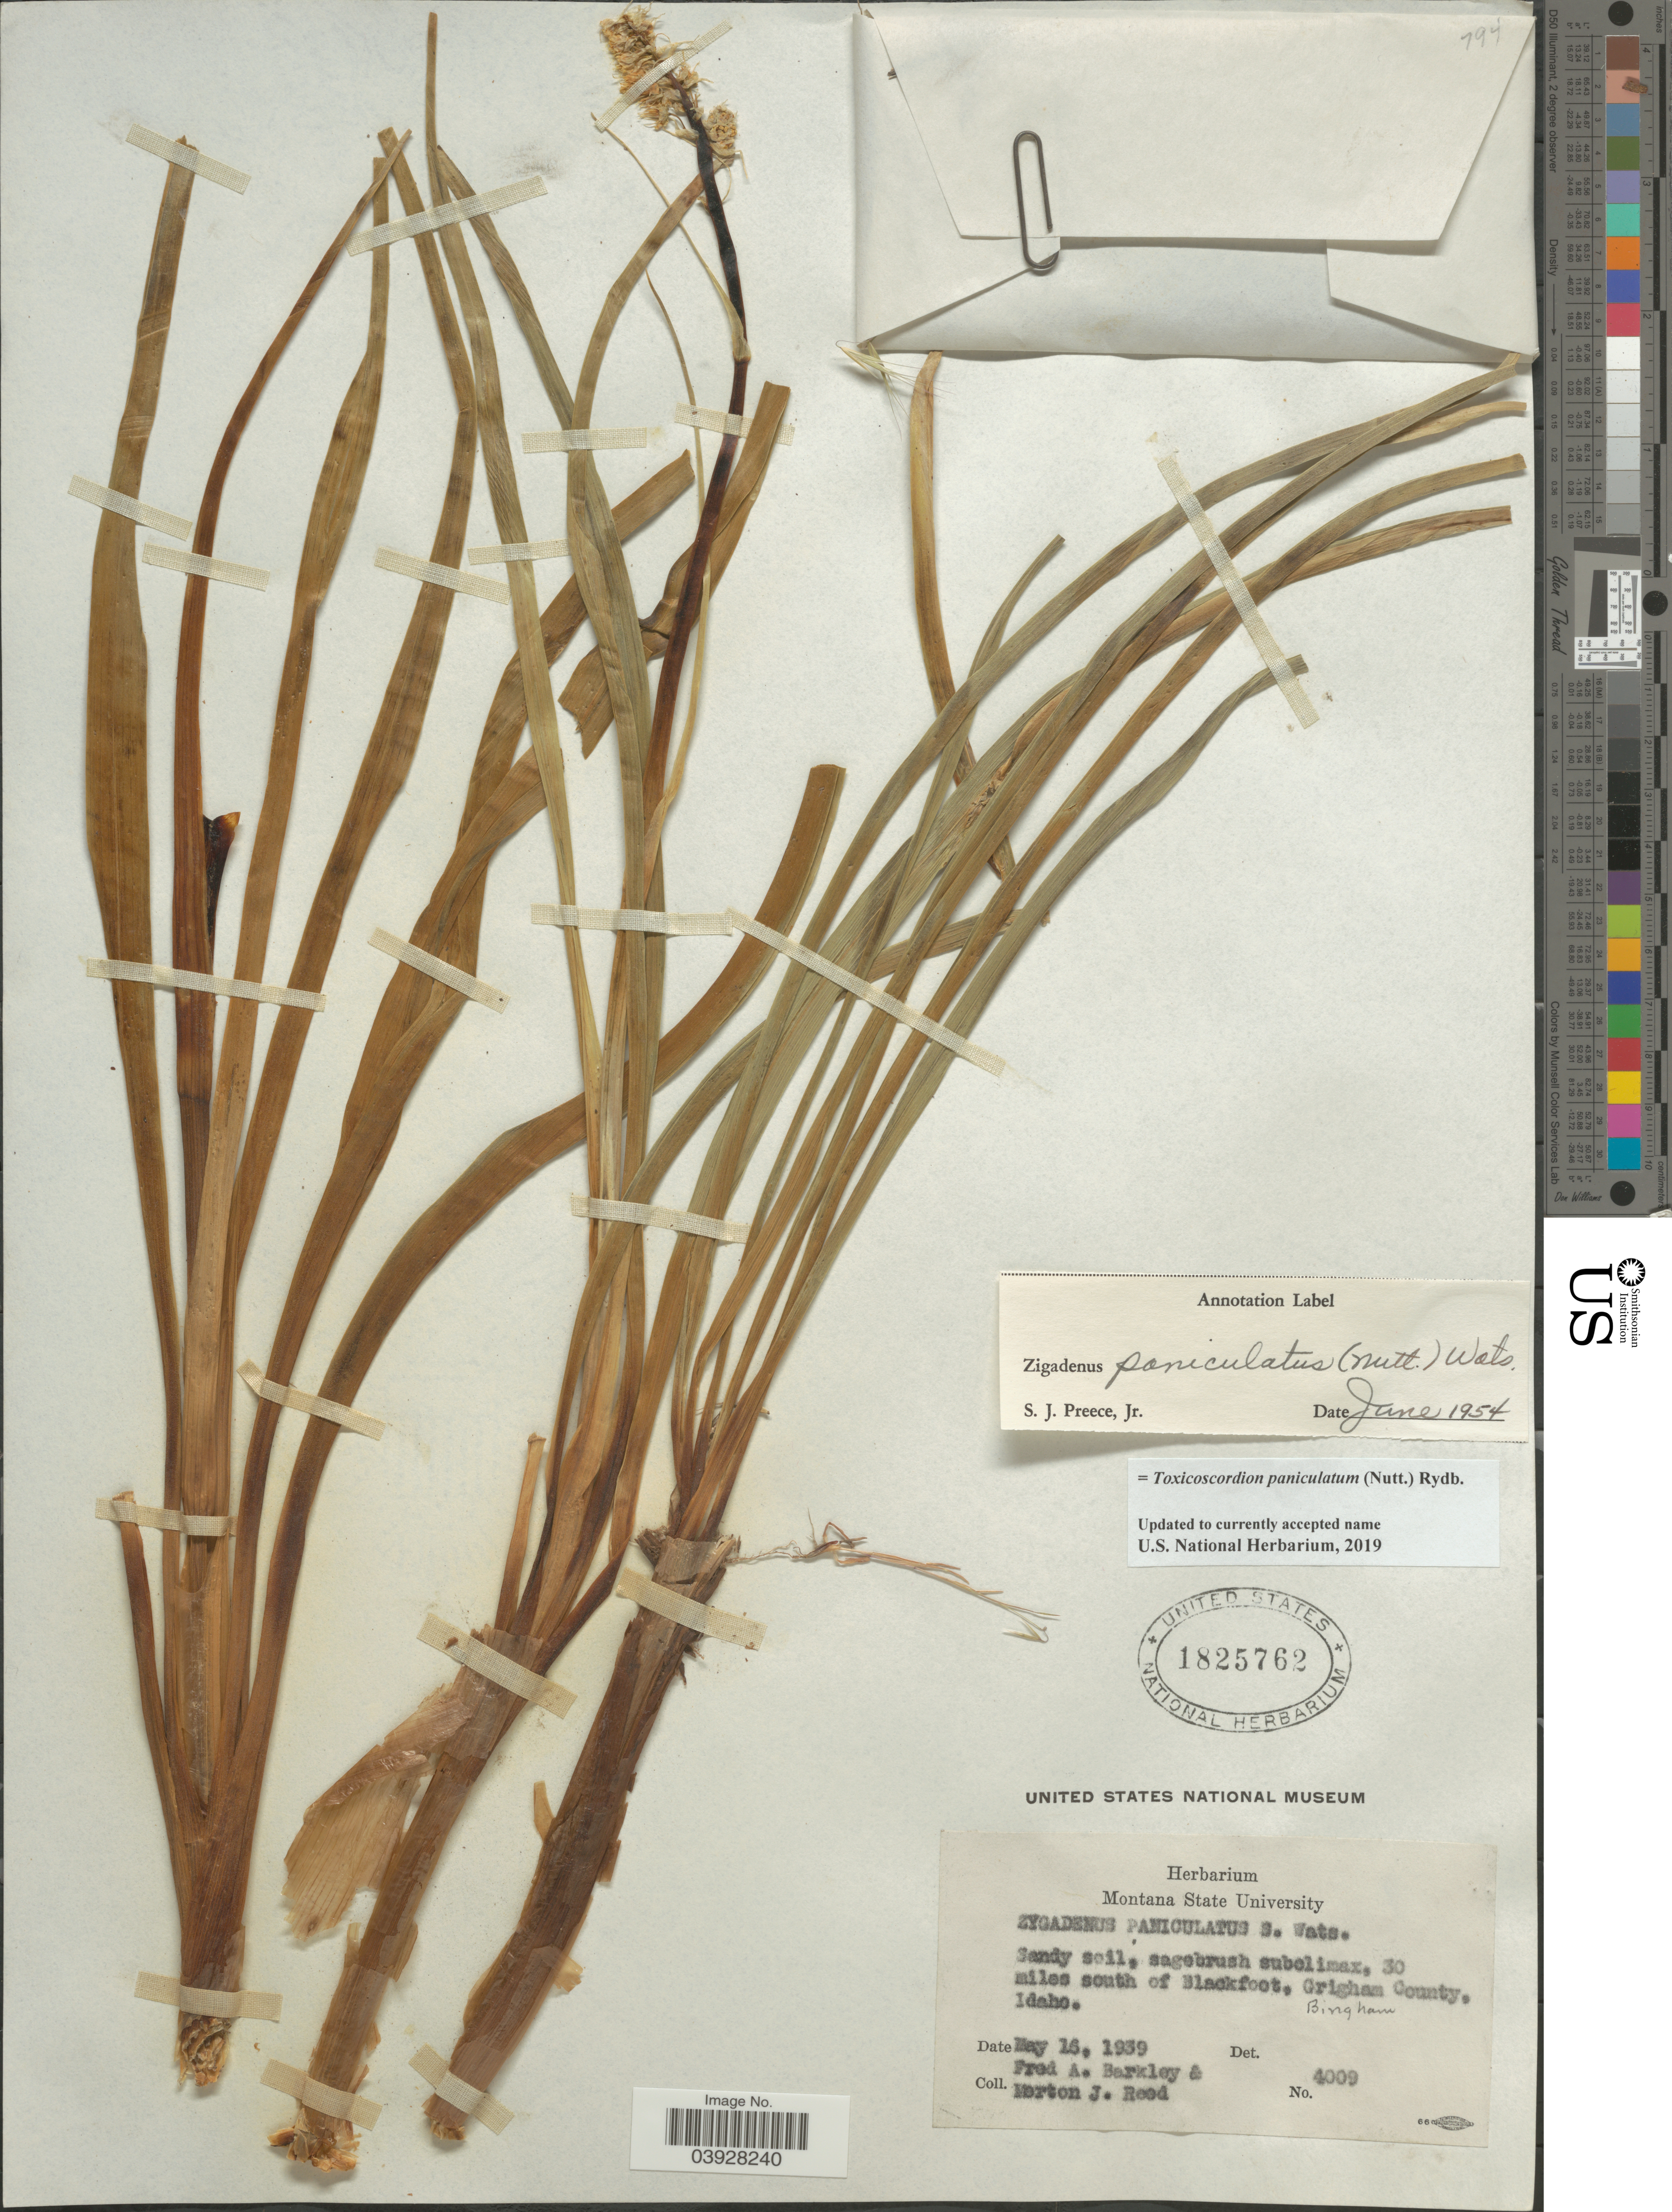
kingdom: Plantae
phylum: Tracheophyta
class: Liliopsida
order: Liliales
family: Melanthiaceae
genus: Toxicoscordion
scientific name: Toxicoscordion paniculatum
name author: (Nutt.) Rydb.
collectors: F. A. Barkley & M. Reed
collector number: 4009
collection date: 1939-05-16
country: United States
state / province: Idaho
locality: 30 miles south of Blackfoot, Bingham County.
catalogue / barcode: US 1825762